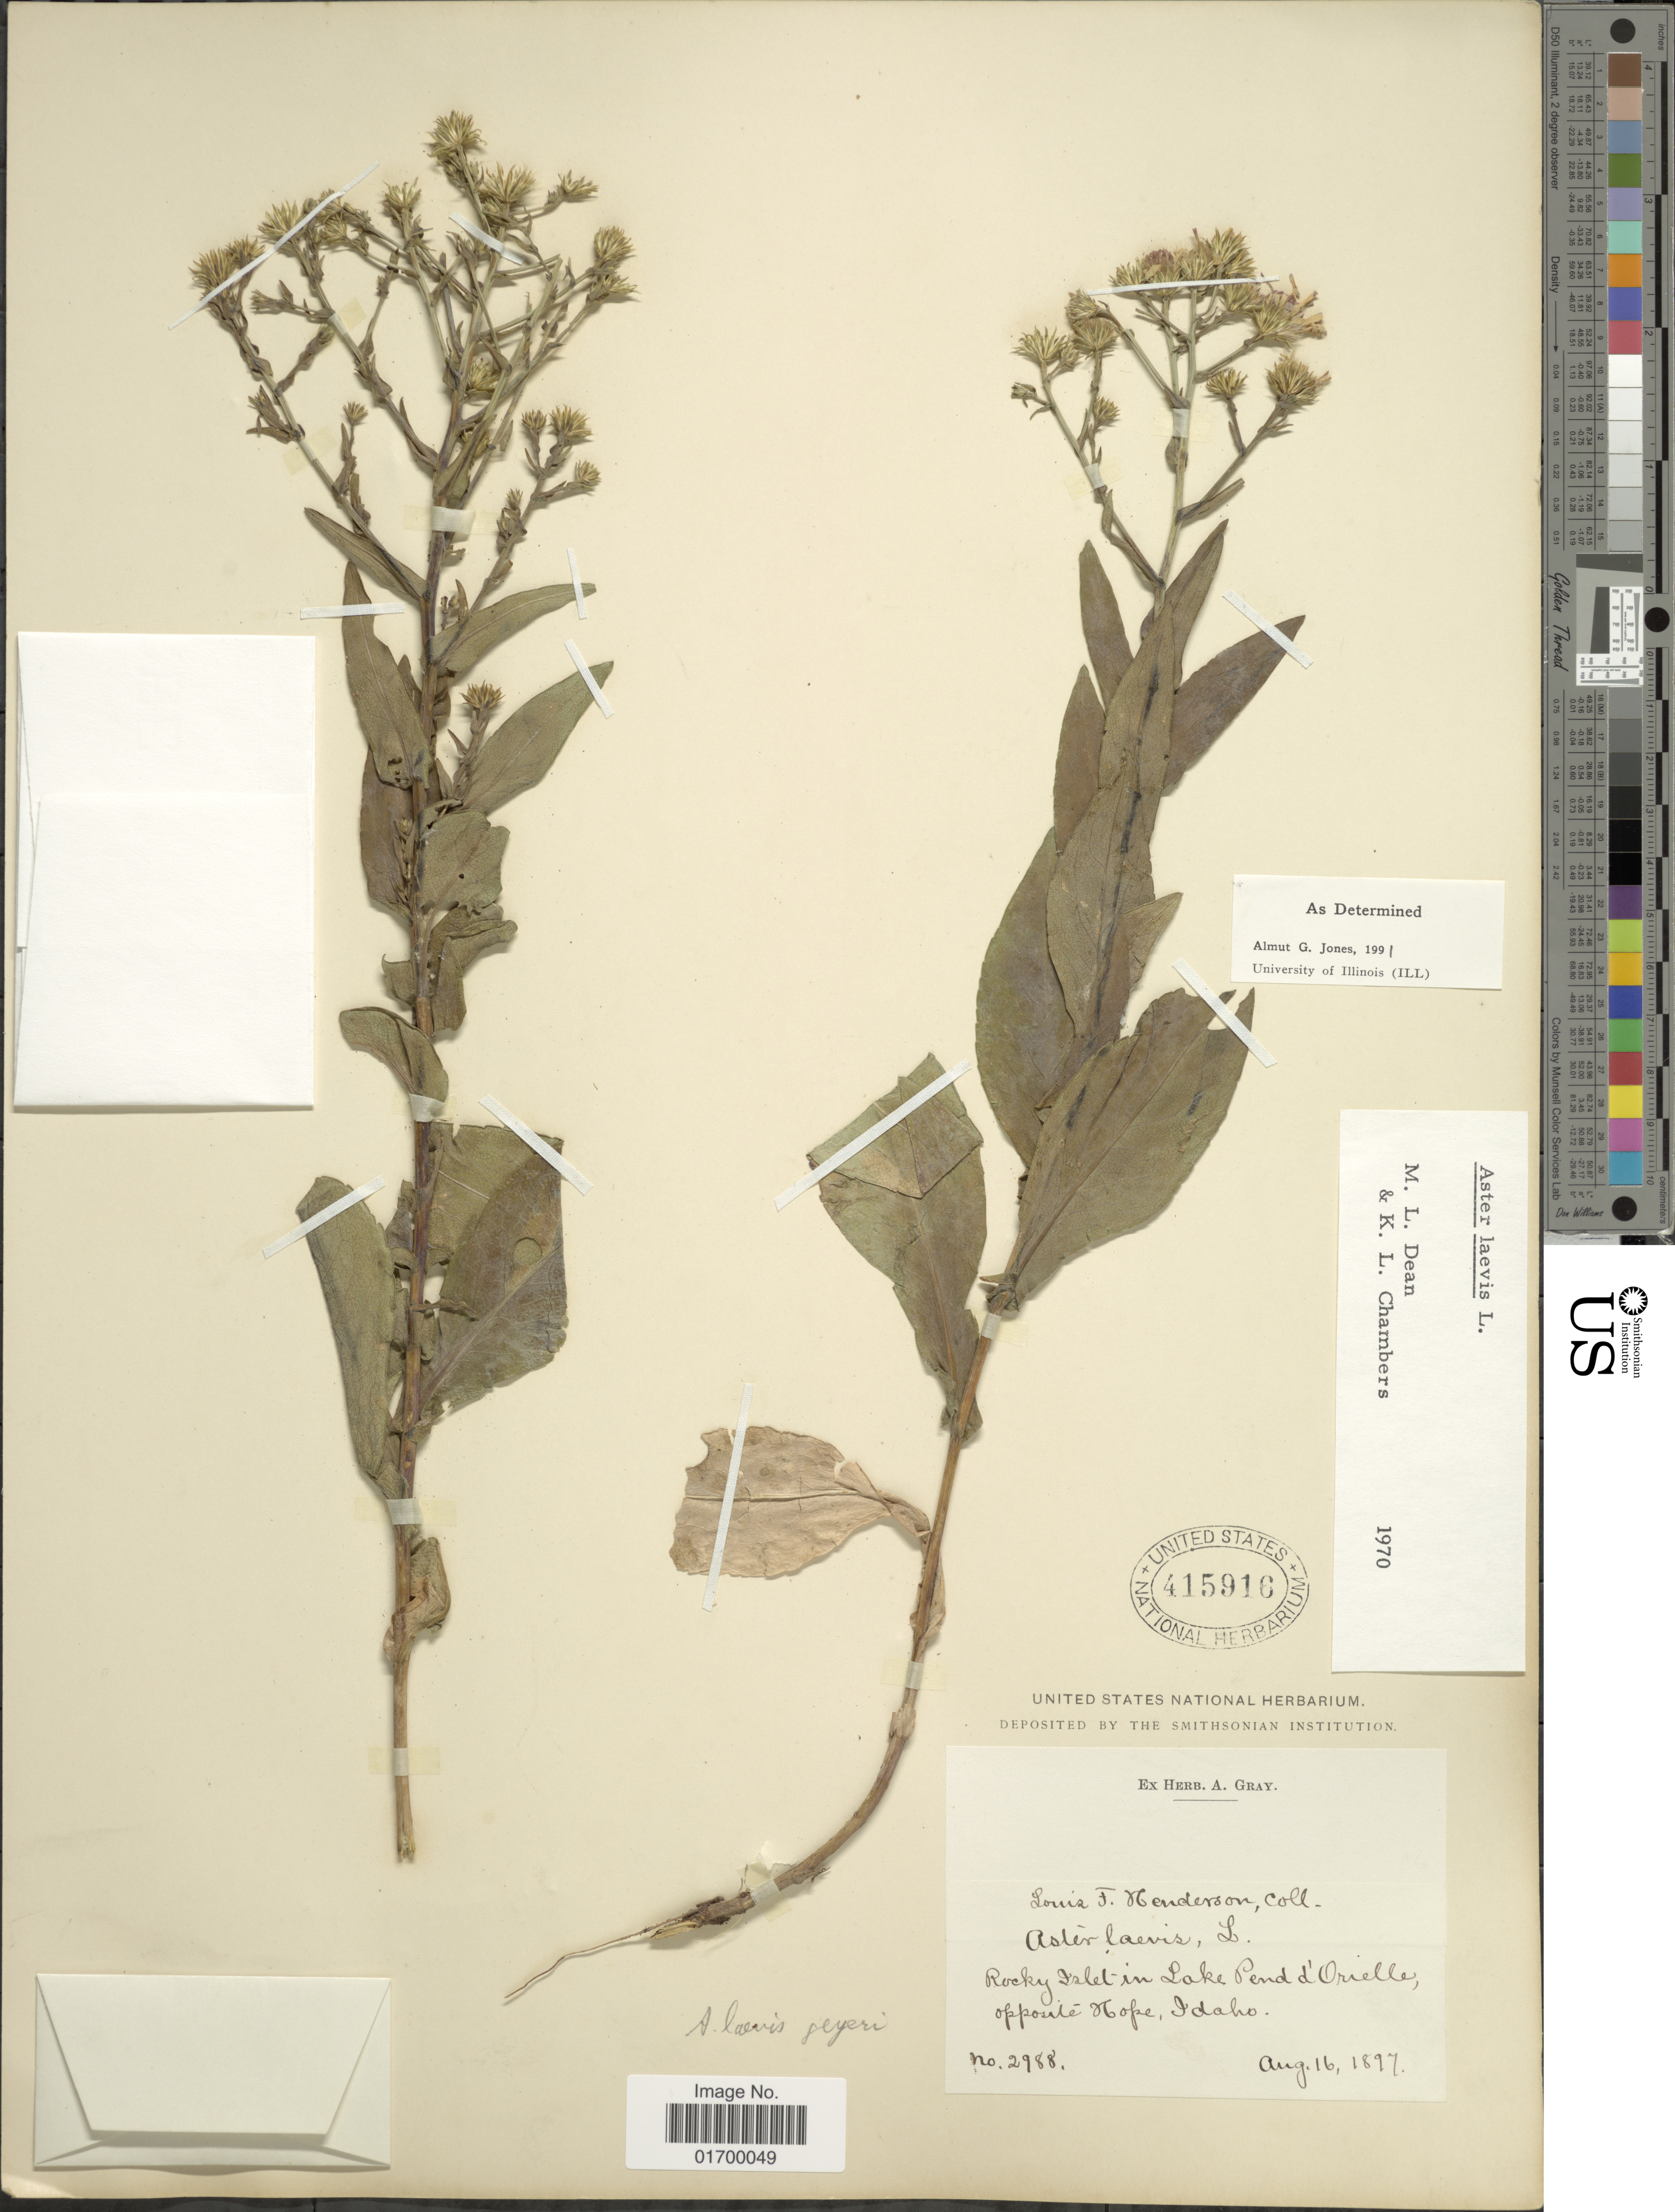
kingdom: Plantae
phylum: Tracheophyta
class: Magnoliopsida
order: Asterales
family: Asteraceae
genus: Symphyotrichum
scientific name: Symphyotrichum laeve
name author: (L.) Á. Löve & D. Löve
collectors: L. Henderson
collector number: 2988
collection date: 1897-08-16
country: United States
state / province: Idaho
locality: Rocky Islet in Lake Pend d'Orielle opposite Hope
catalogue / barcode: US 415916